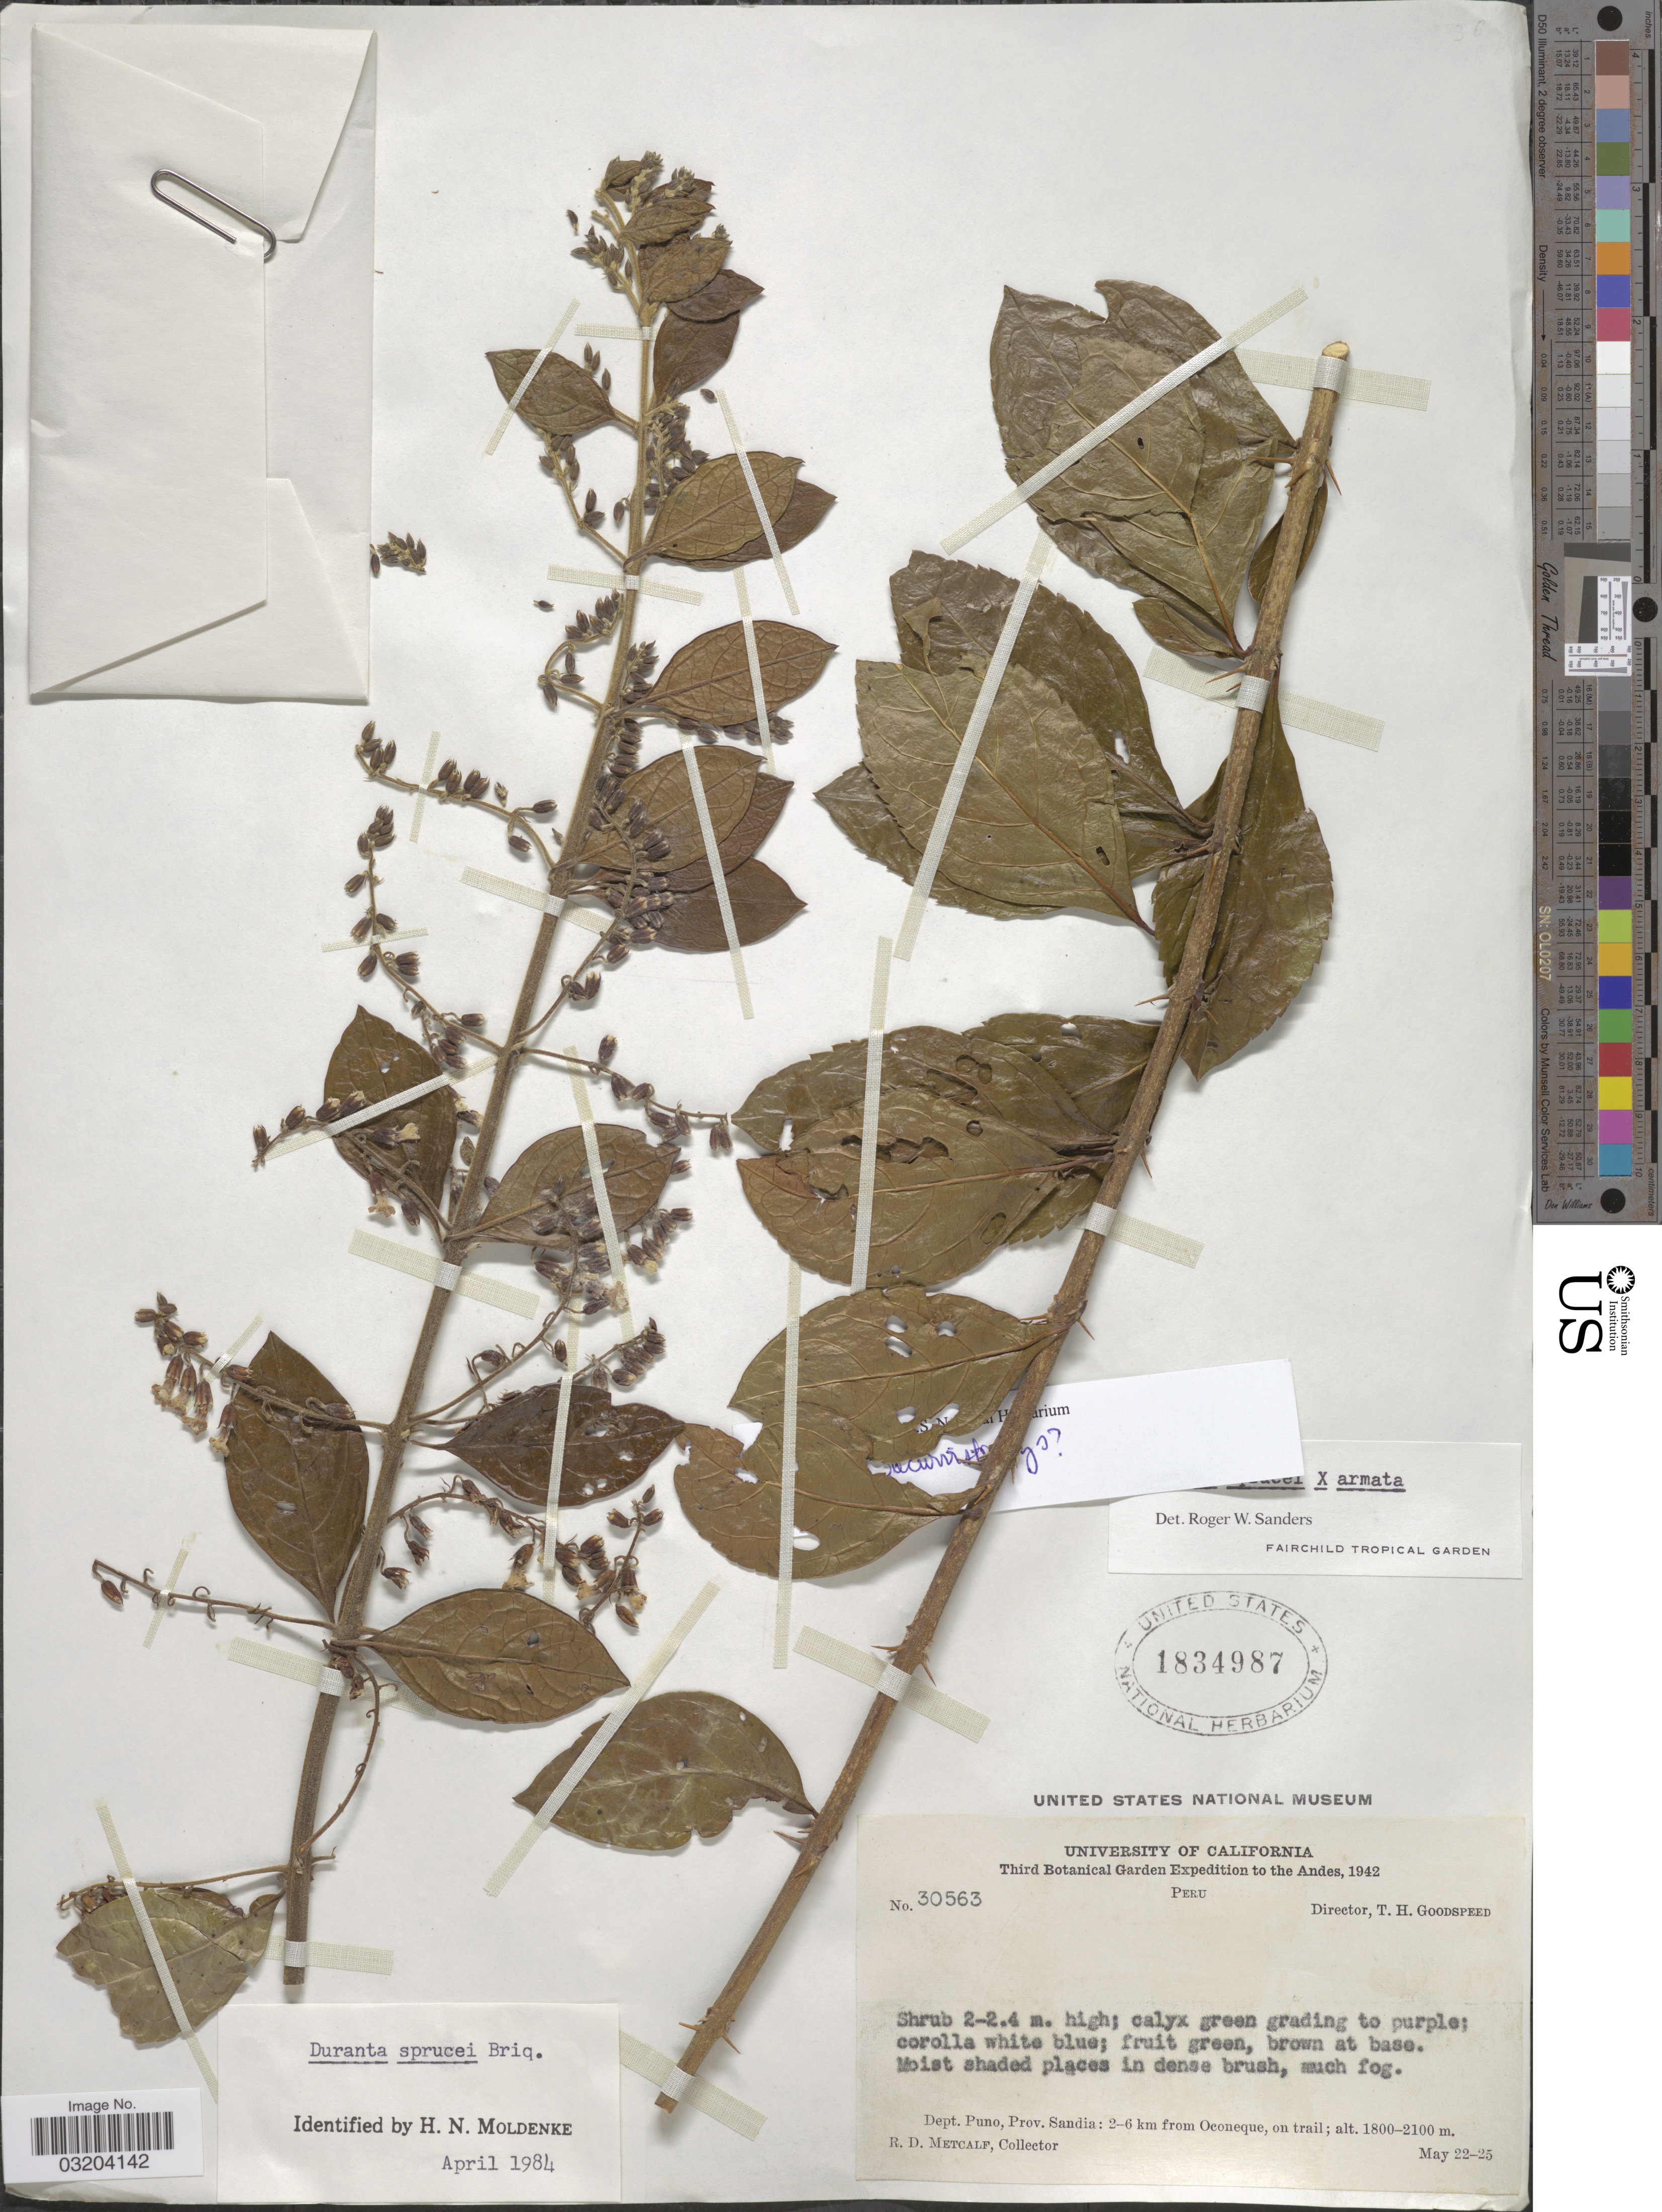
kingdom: Plantae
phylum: Tracheophyta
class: Magnoliopsida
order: Lamiales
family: Verbenaceae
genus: Duranta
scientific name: Duranta sp.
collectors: R. D. Metcalf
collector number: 30563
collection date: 1942-05-22/1942-05-25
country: Peru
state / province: Puno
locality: The Andes. Dept. Puno, Prov. Sandia: 2-6 km from Oconeque, on trail.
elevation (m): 1800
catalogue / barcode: US 1834987